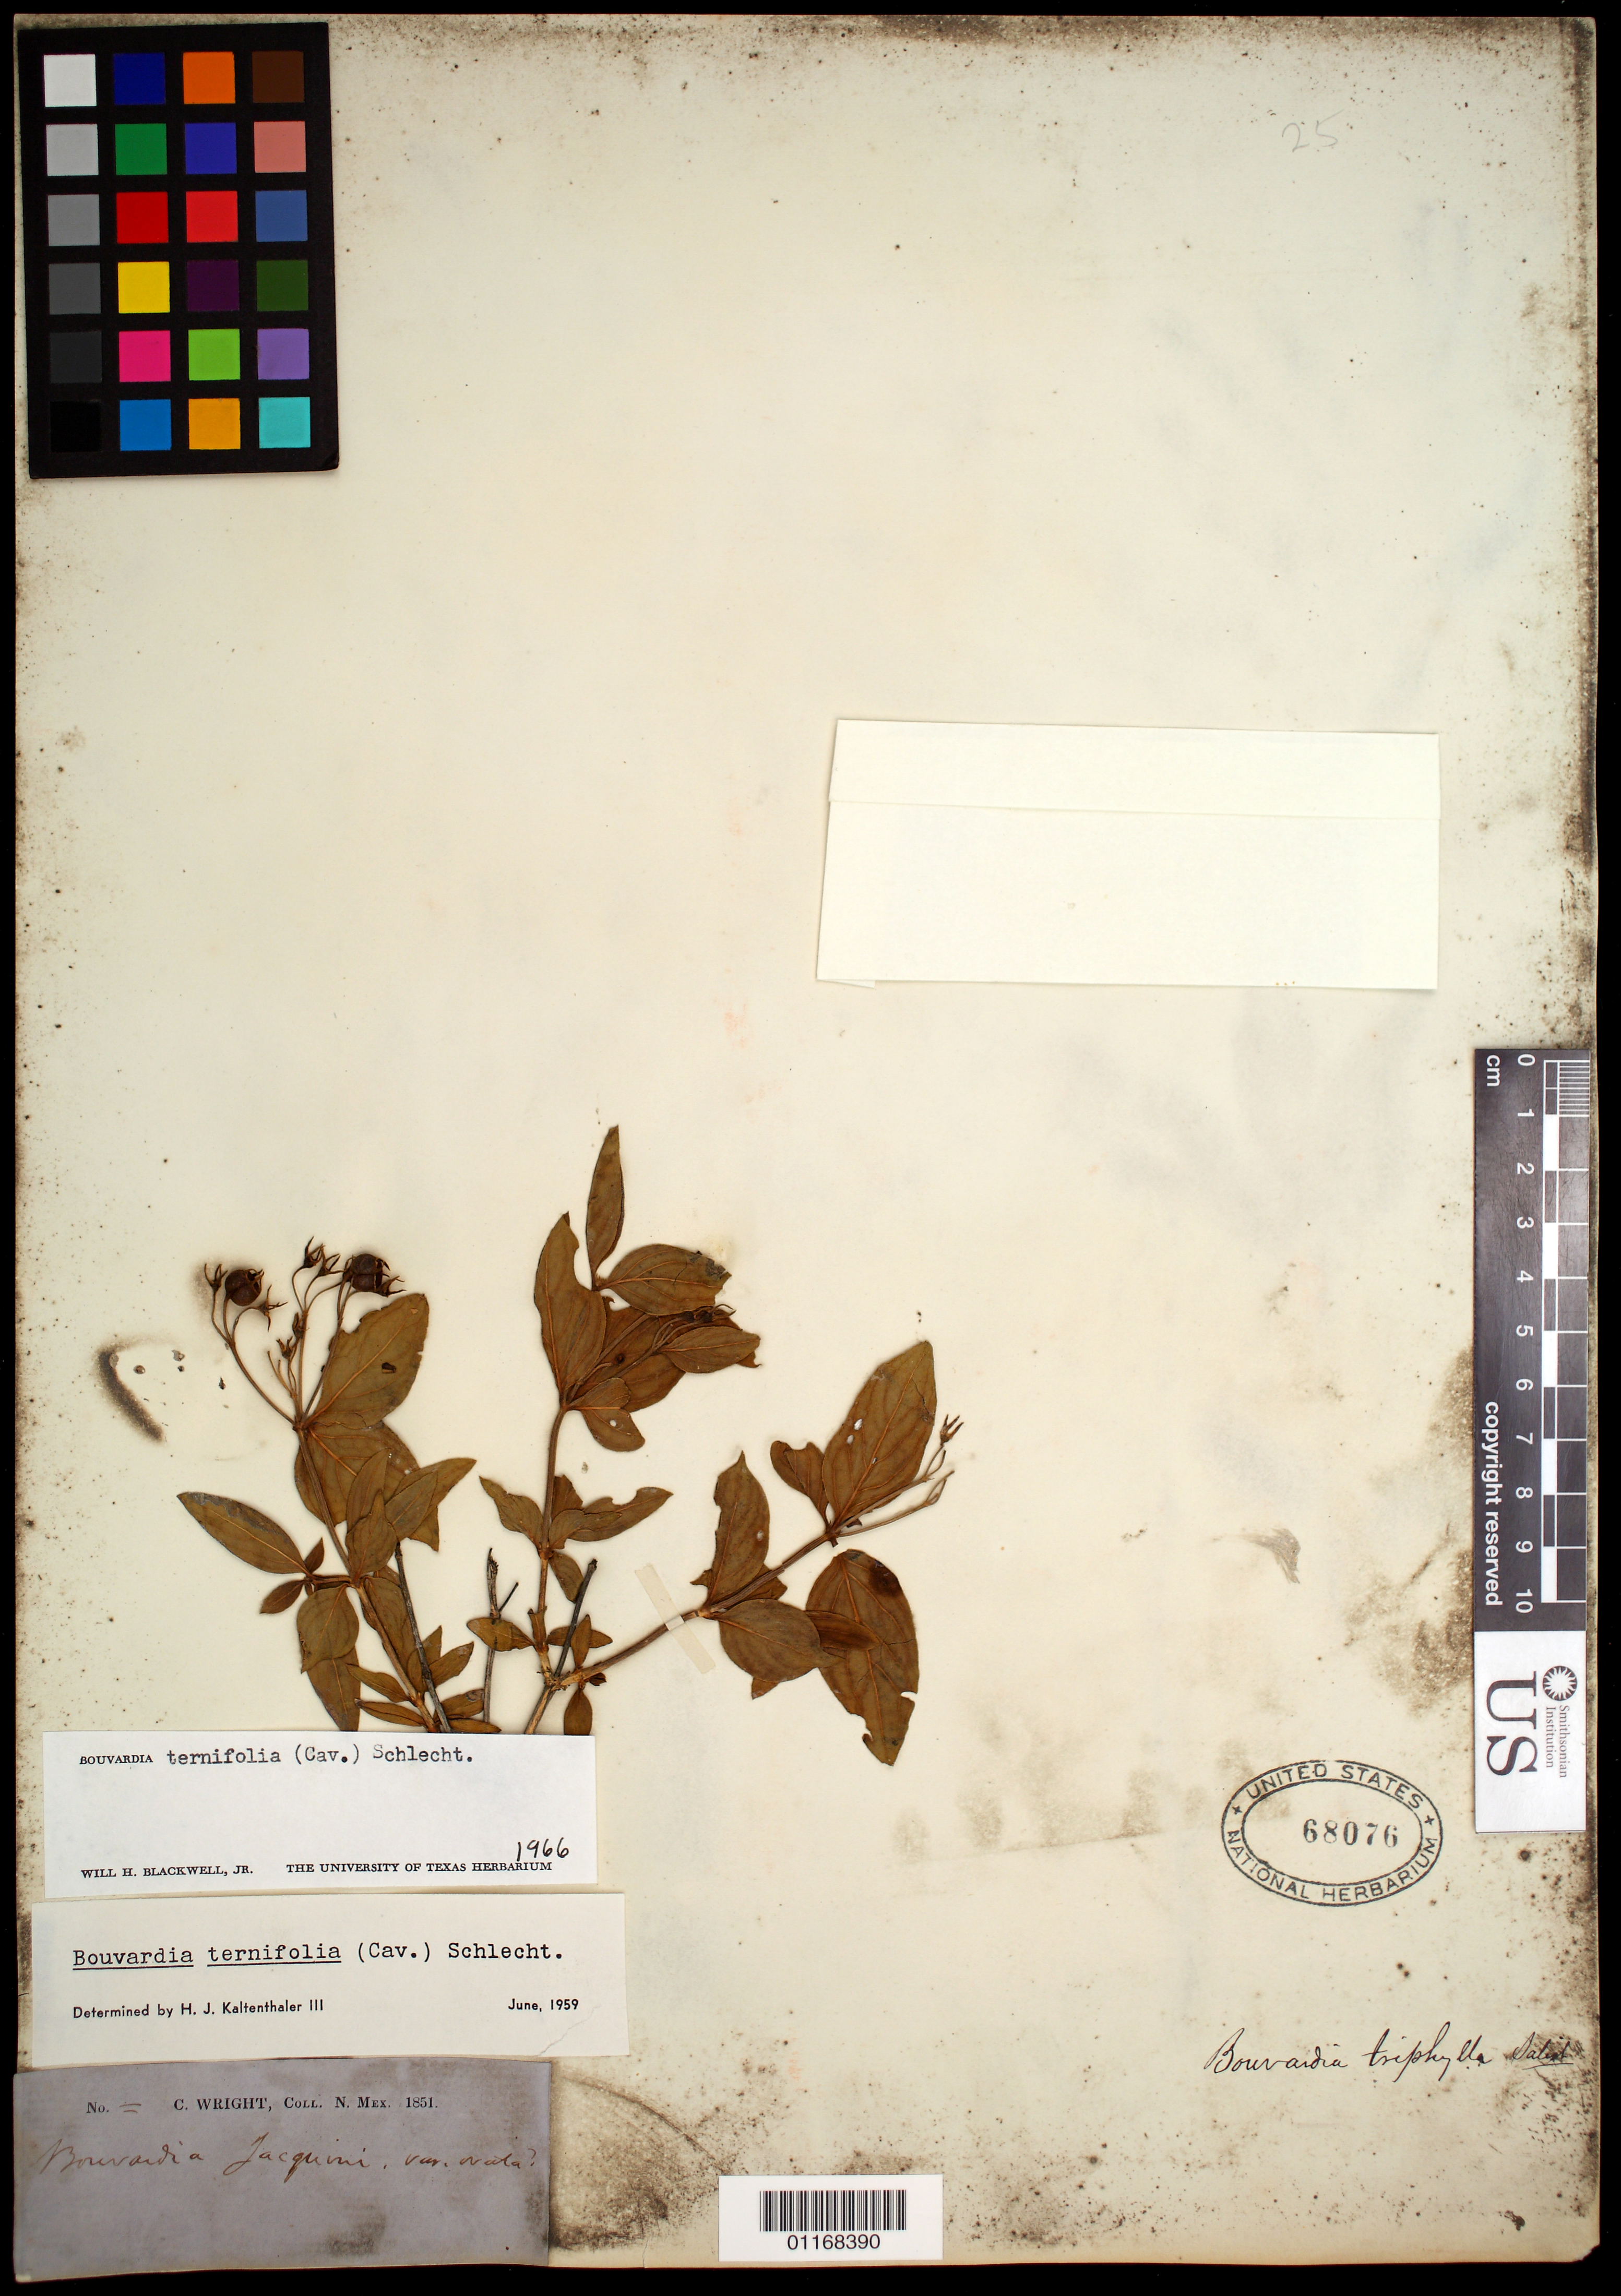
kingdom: Plantae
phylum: Tracheophyta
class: Magnoliopsida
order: Gentianales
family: Rubiaceae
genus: Bouvardia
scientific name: Bouvardia ternifolia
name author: (Cav.) Schltdl.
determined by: Blackwell, W. H., Jr.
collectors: C. Wright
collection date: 1851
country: United States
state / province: New Mexico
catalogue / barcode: US 68076